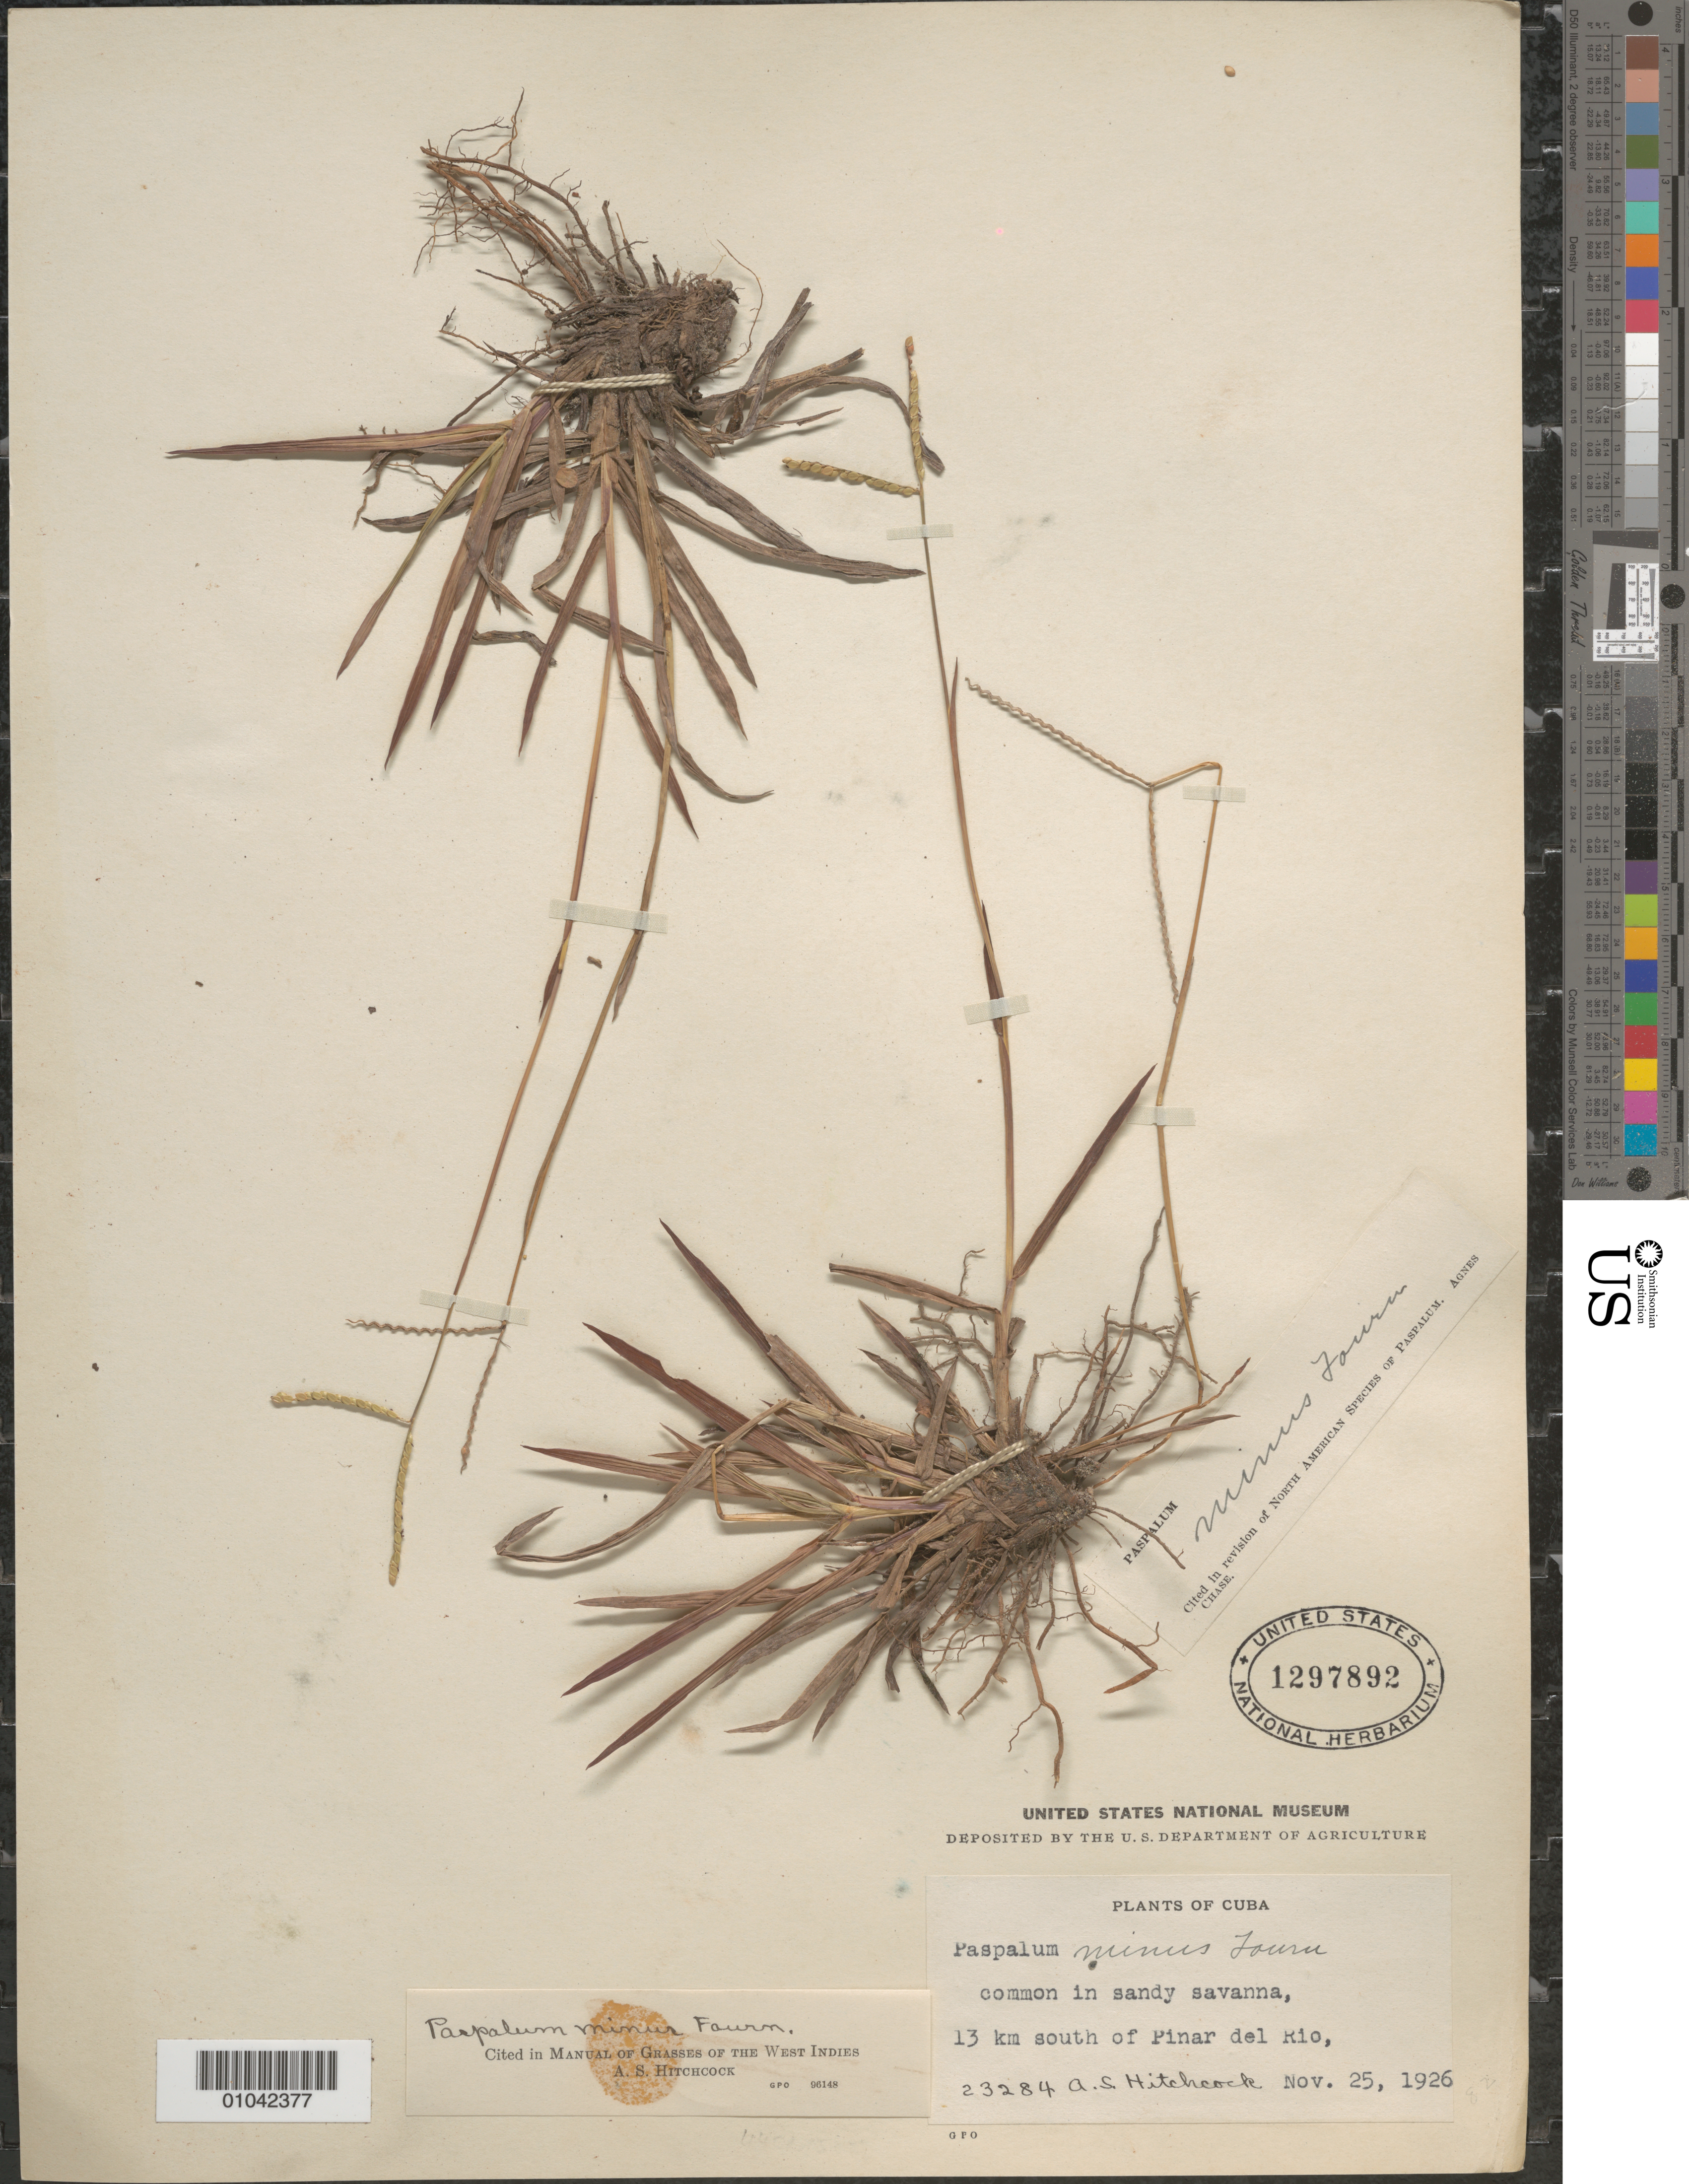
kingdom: Plantae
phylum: Tracheophyta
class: Liliopsida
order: Poales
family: Poaceae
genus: Paspalum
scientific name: Paspalum minus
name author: E. Fourn.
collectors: A. S. Hitchcock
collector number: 23284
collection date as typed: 25 Nov 1926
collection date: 1926-11-25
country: Cuba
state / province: Pinar del Rio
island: Cuba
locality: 13 km S of Pinar del Rio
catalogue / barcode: US 1297892